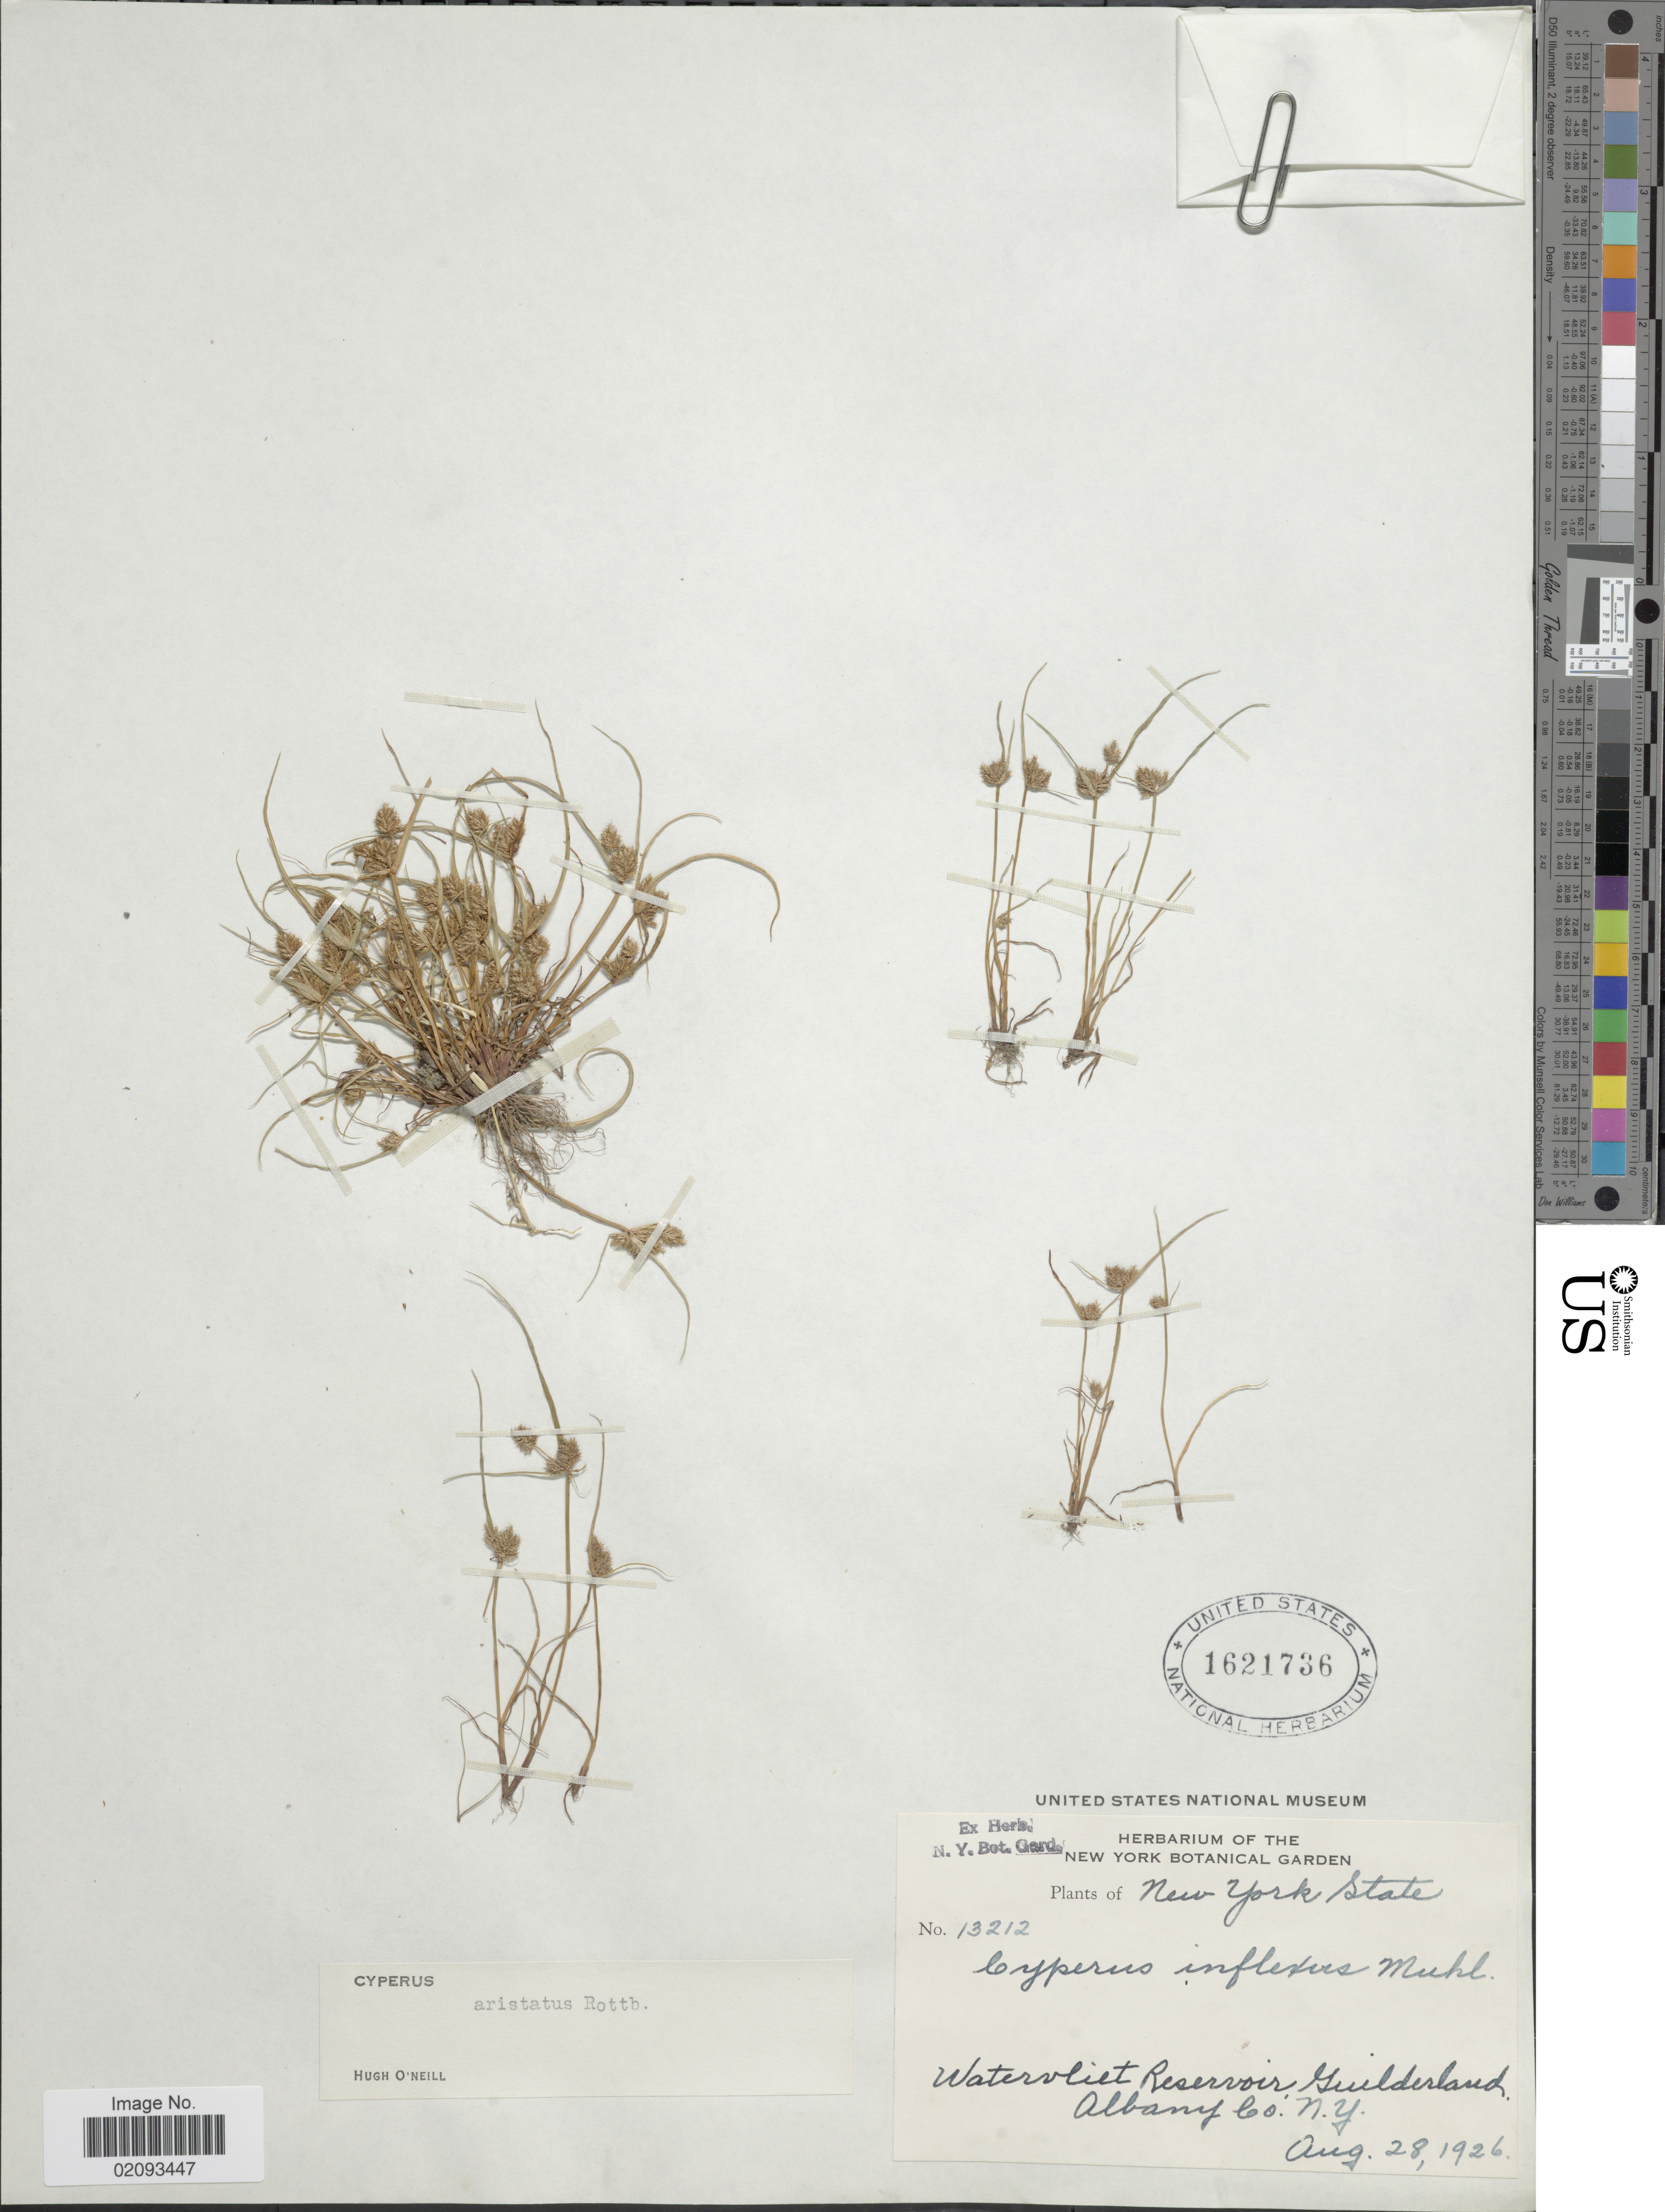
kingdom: Plantae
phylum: Tracheophyta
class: Liliopsida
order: Poales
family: Cyperaceae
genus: Cyperus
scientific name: Cyperus squarrosus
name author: L.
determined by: Strong, Mark T., (BOT), Smithsonian Institution - National Museum of Natural History (UNITED STATES)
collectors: New York Botanical Garden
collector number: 13212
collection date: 1926-08-28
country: United States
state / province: New York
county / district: Albany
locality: Watervliet Reservoir, Guilderland, Albany Co.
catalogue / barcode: US 1621736